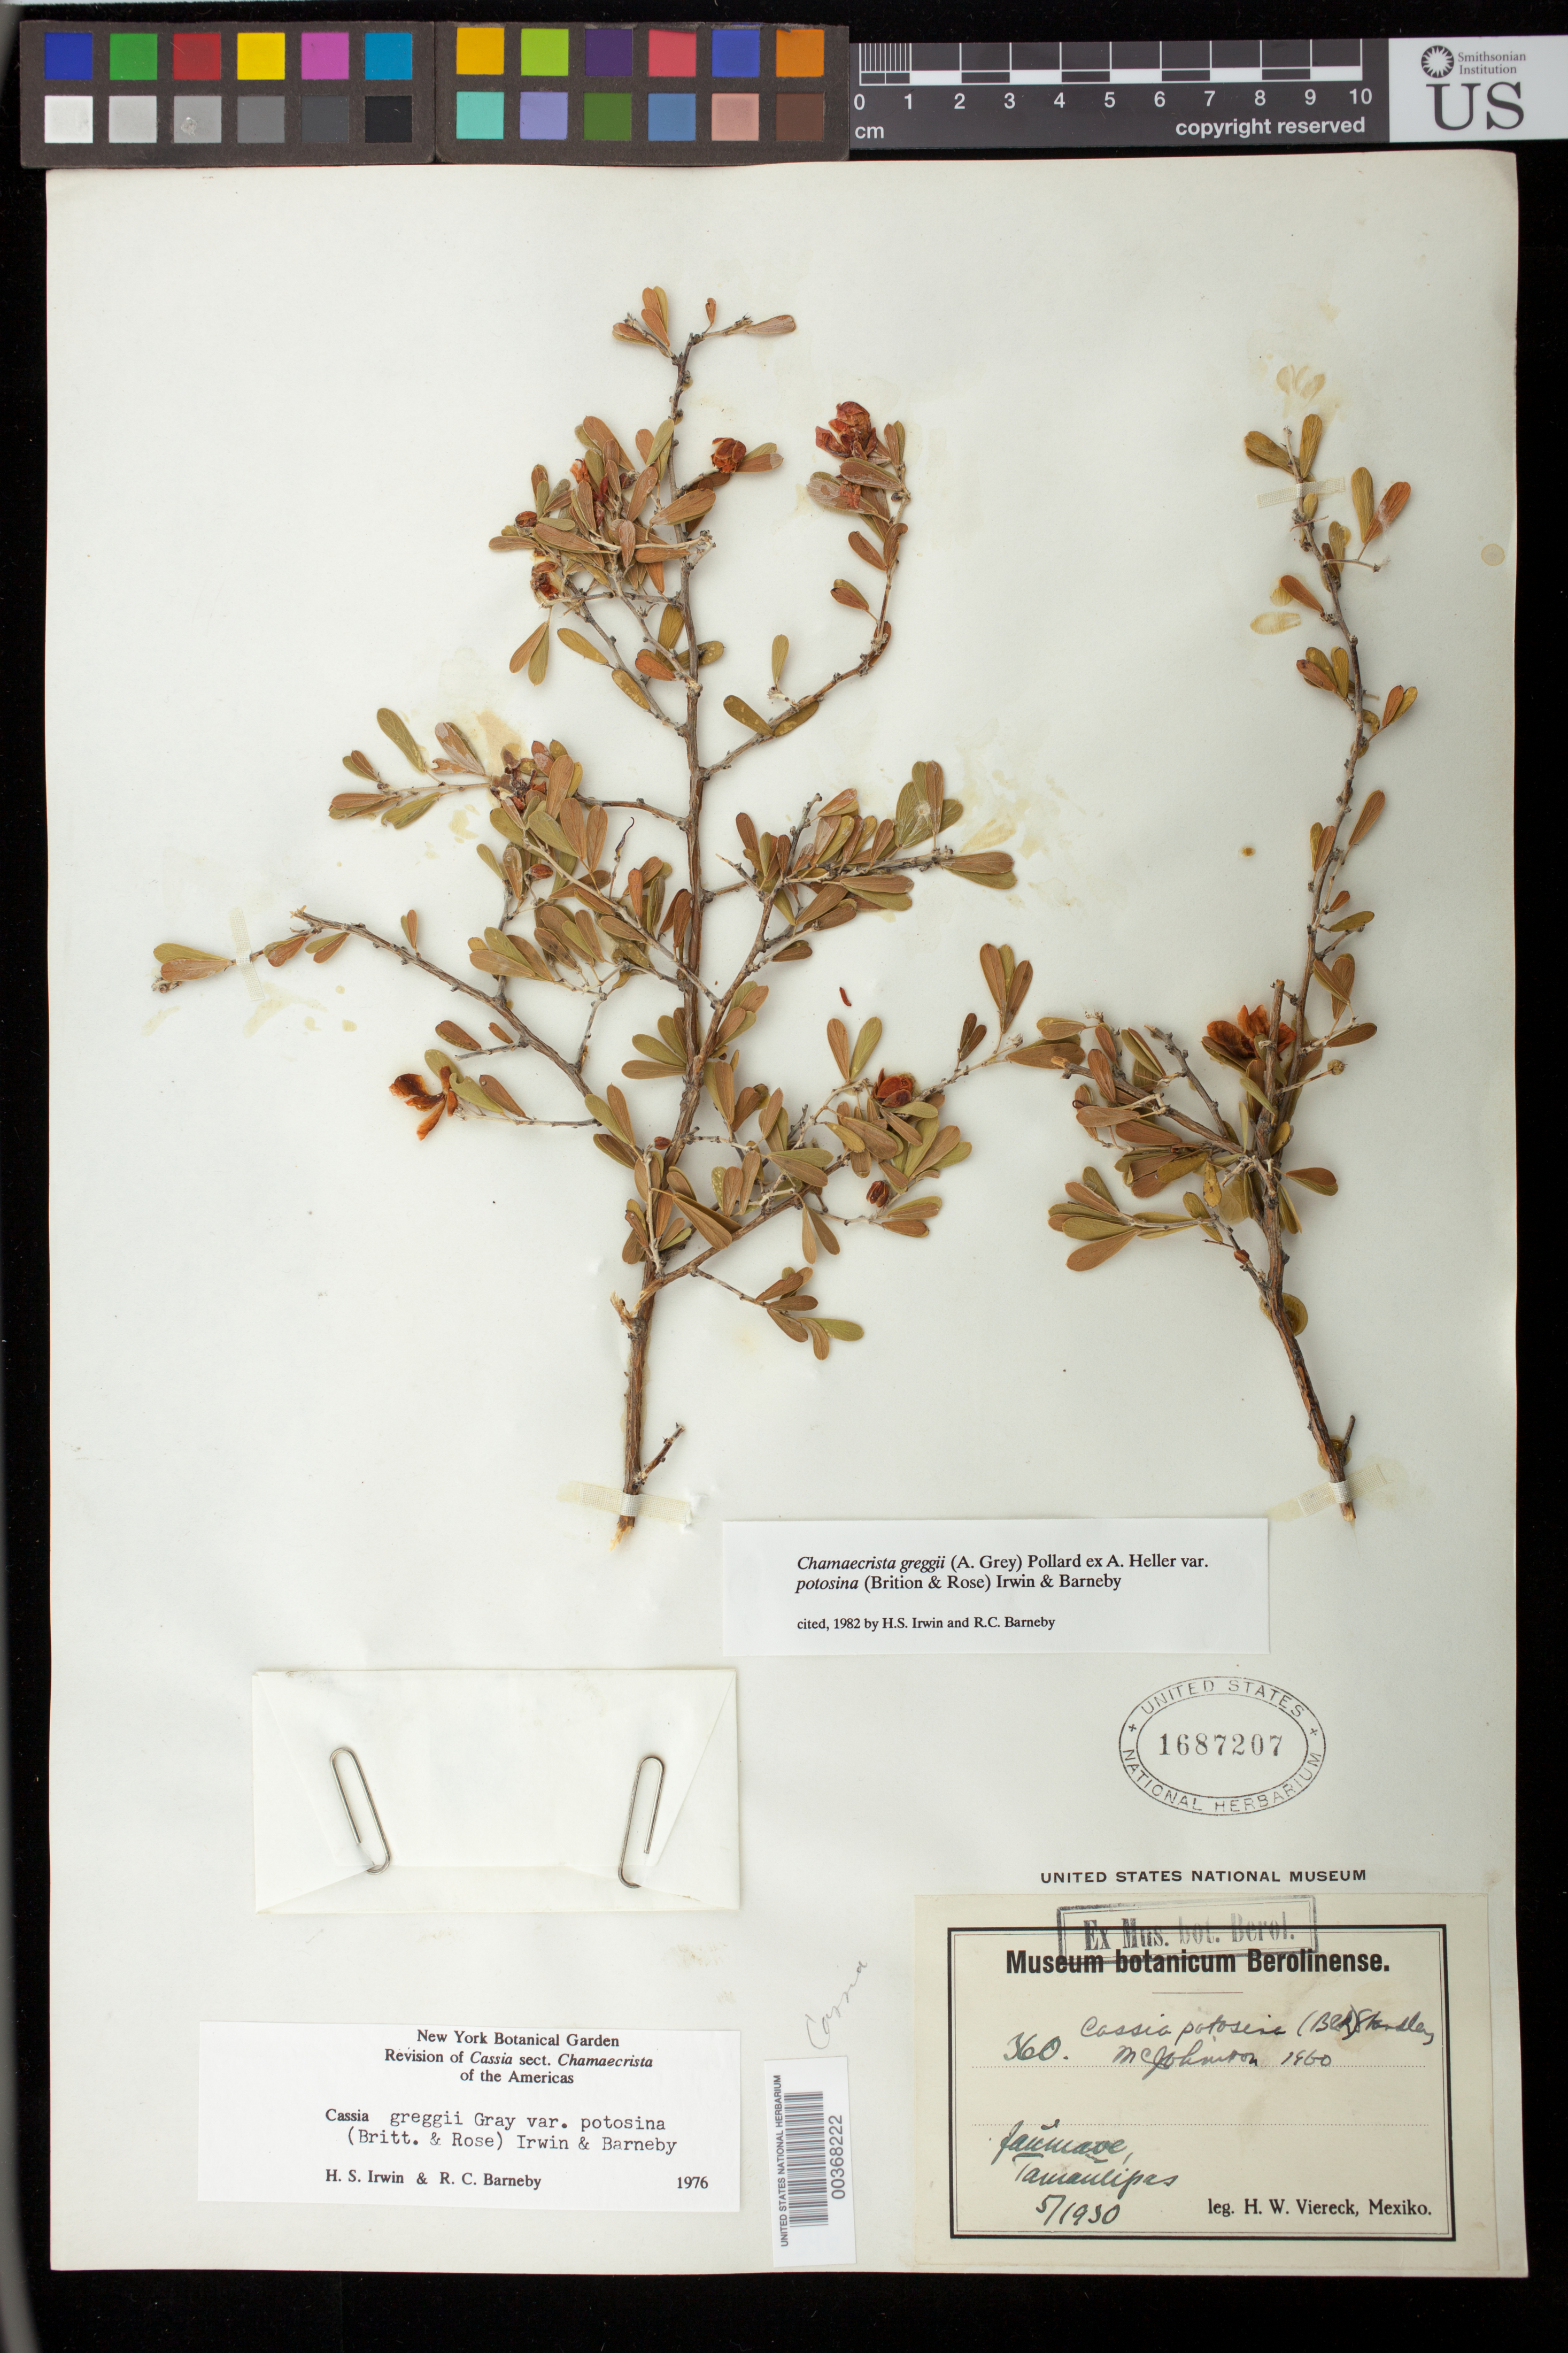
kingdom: Plantae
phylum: Tracheophyta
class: Magnoliopsida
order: Fabales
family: Fabaceae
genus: Chamaecrista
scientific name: Chamaecrista greggii var. potosina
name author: (Britton & Rose) H.S. Irwin ex Barneby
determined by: Irwin, Howard S.; Barneby, R. C.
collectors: H. W. Viereck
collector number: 360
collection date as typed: May 1930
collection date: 1930-05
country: Mexico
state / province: Tamaulipas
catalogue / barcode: US 1687207